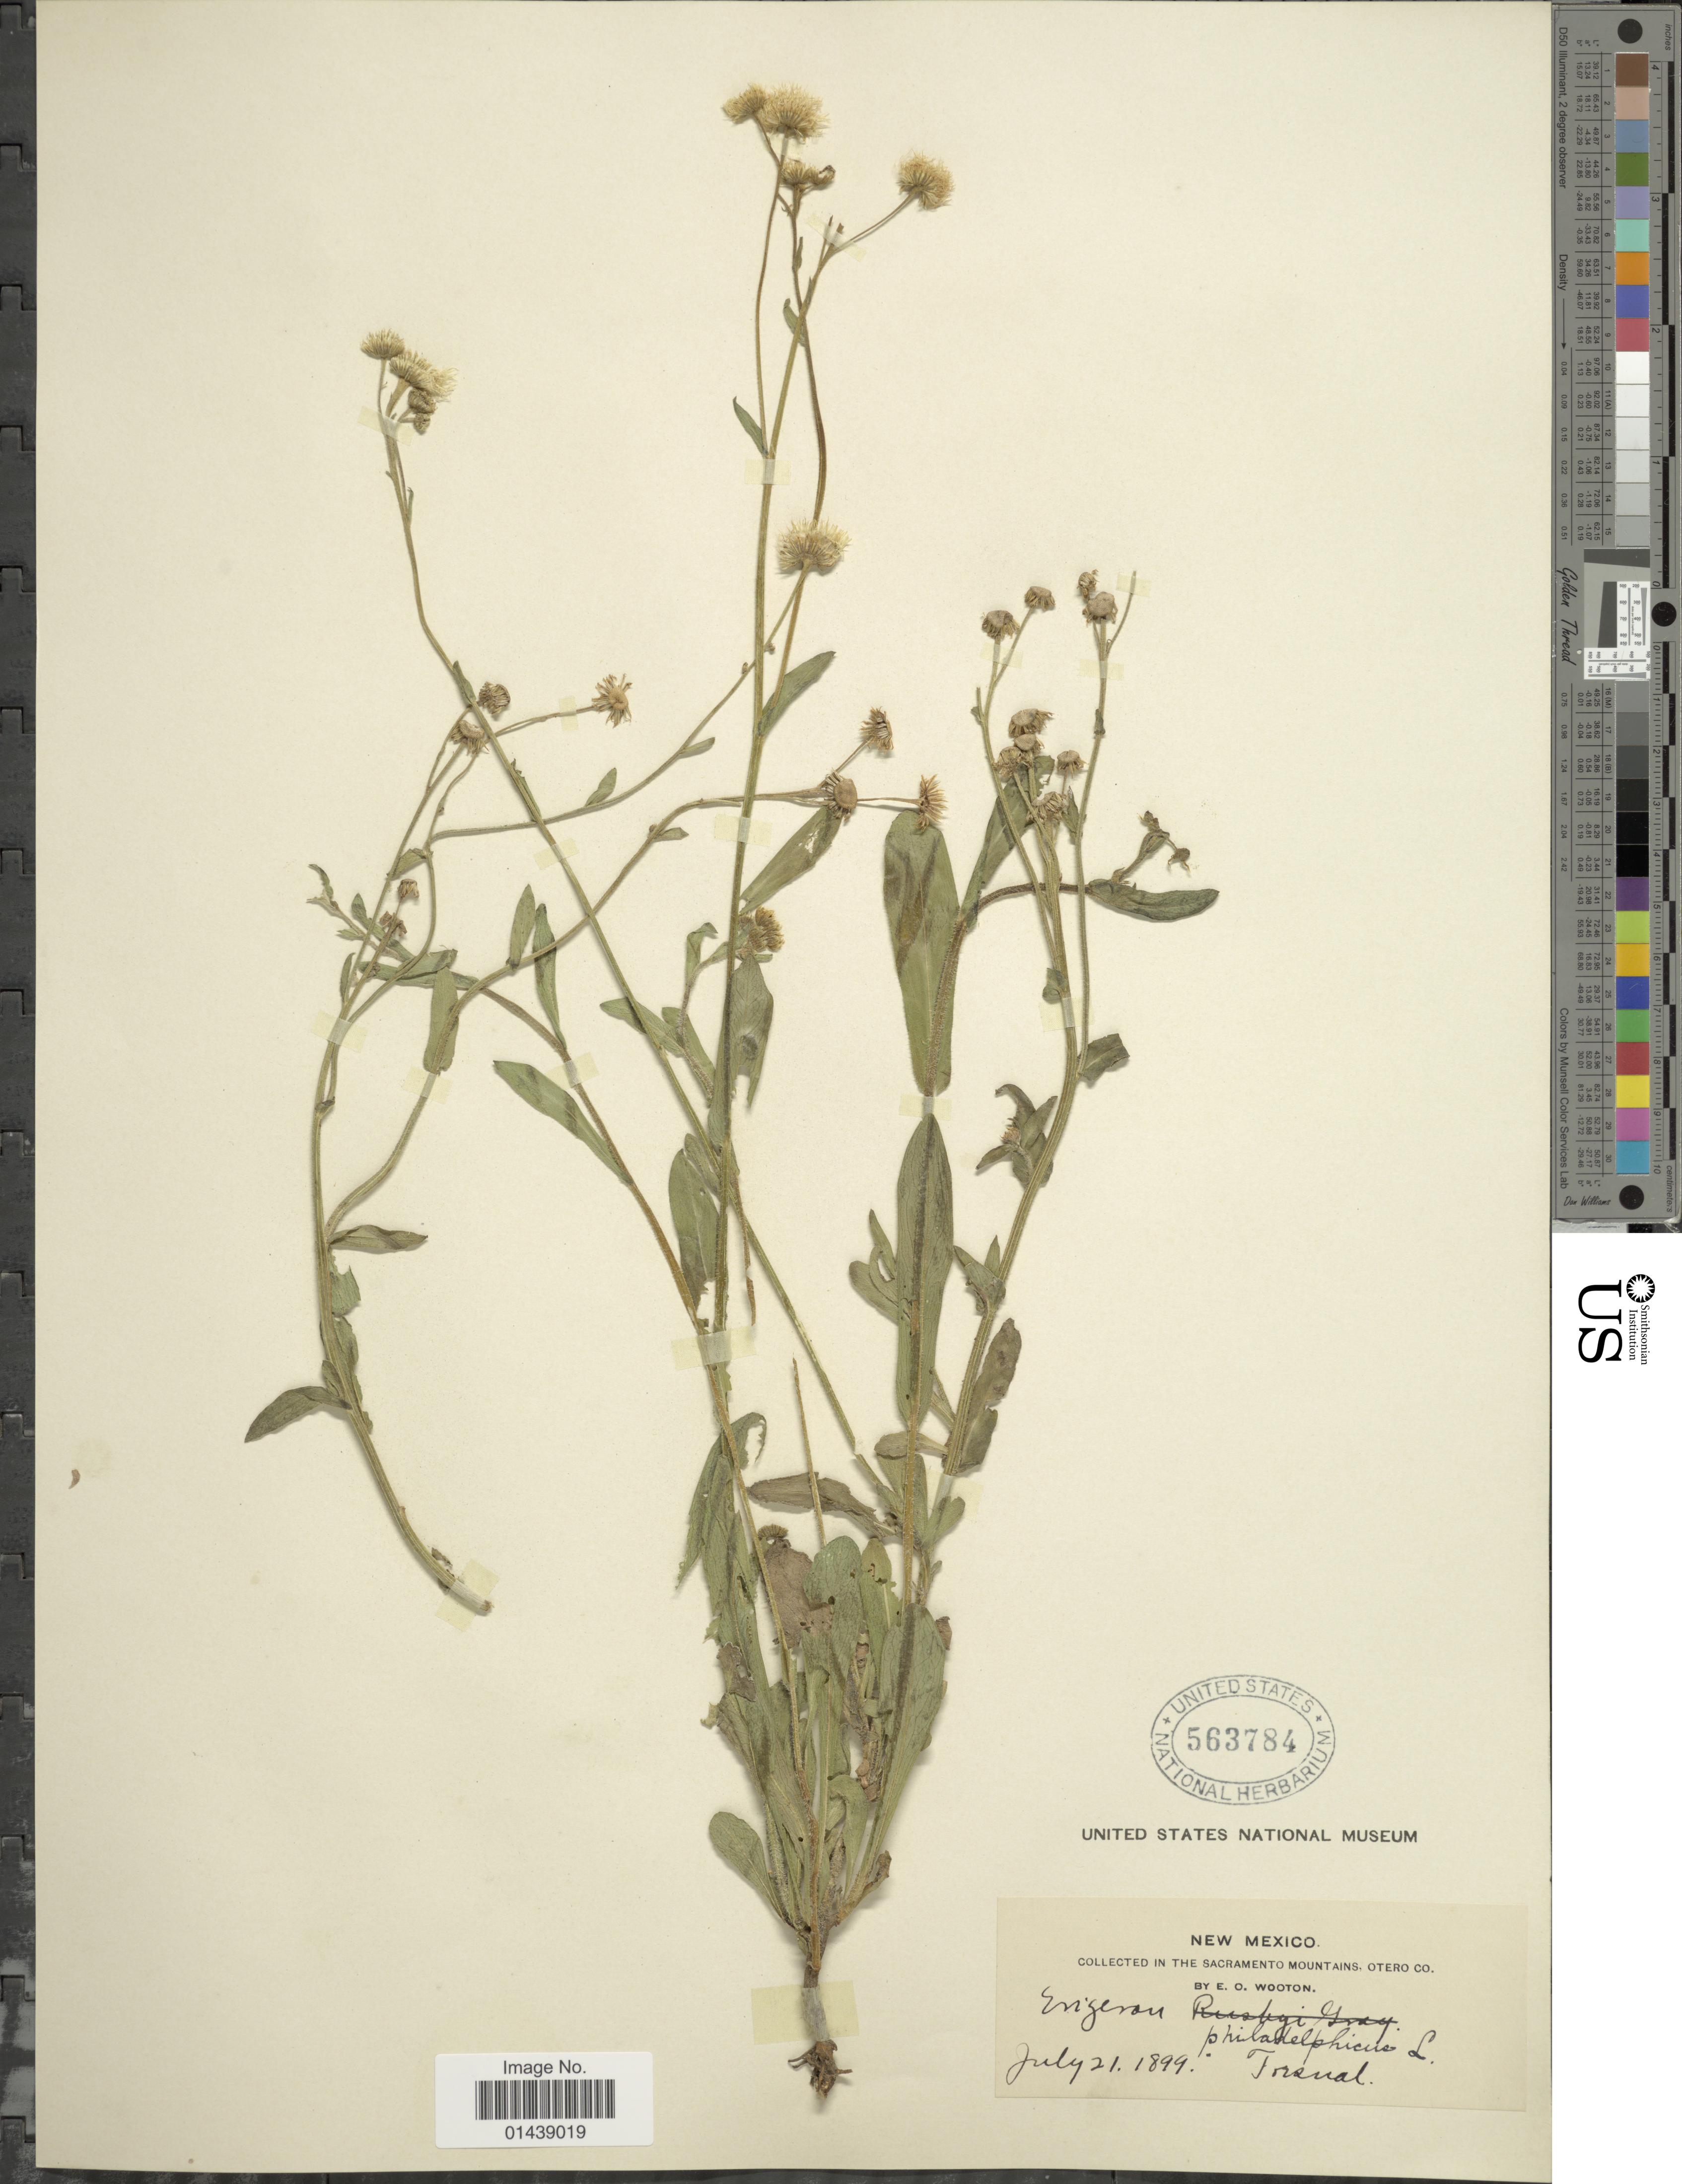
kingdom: Plantae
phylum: Tracheophyta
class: Magnoliopsida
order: Asterales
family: Asteraceae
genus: Erigeron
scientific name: Erigeron philadelphicus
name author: L.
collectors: E. O. Wooton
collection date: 1899-07-21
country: United States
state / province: New Mexico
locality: Sacramento Mountains, Otero Co.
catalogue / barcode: US 563784